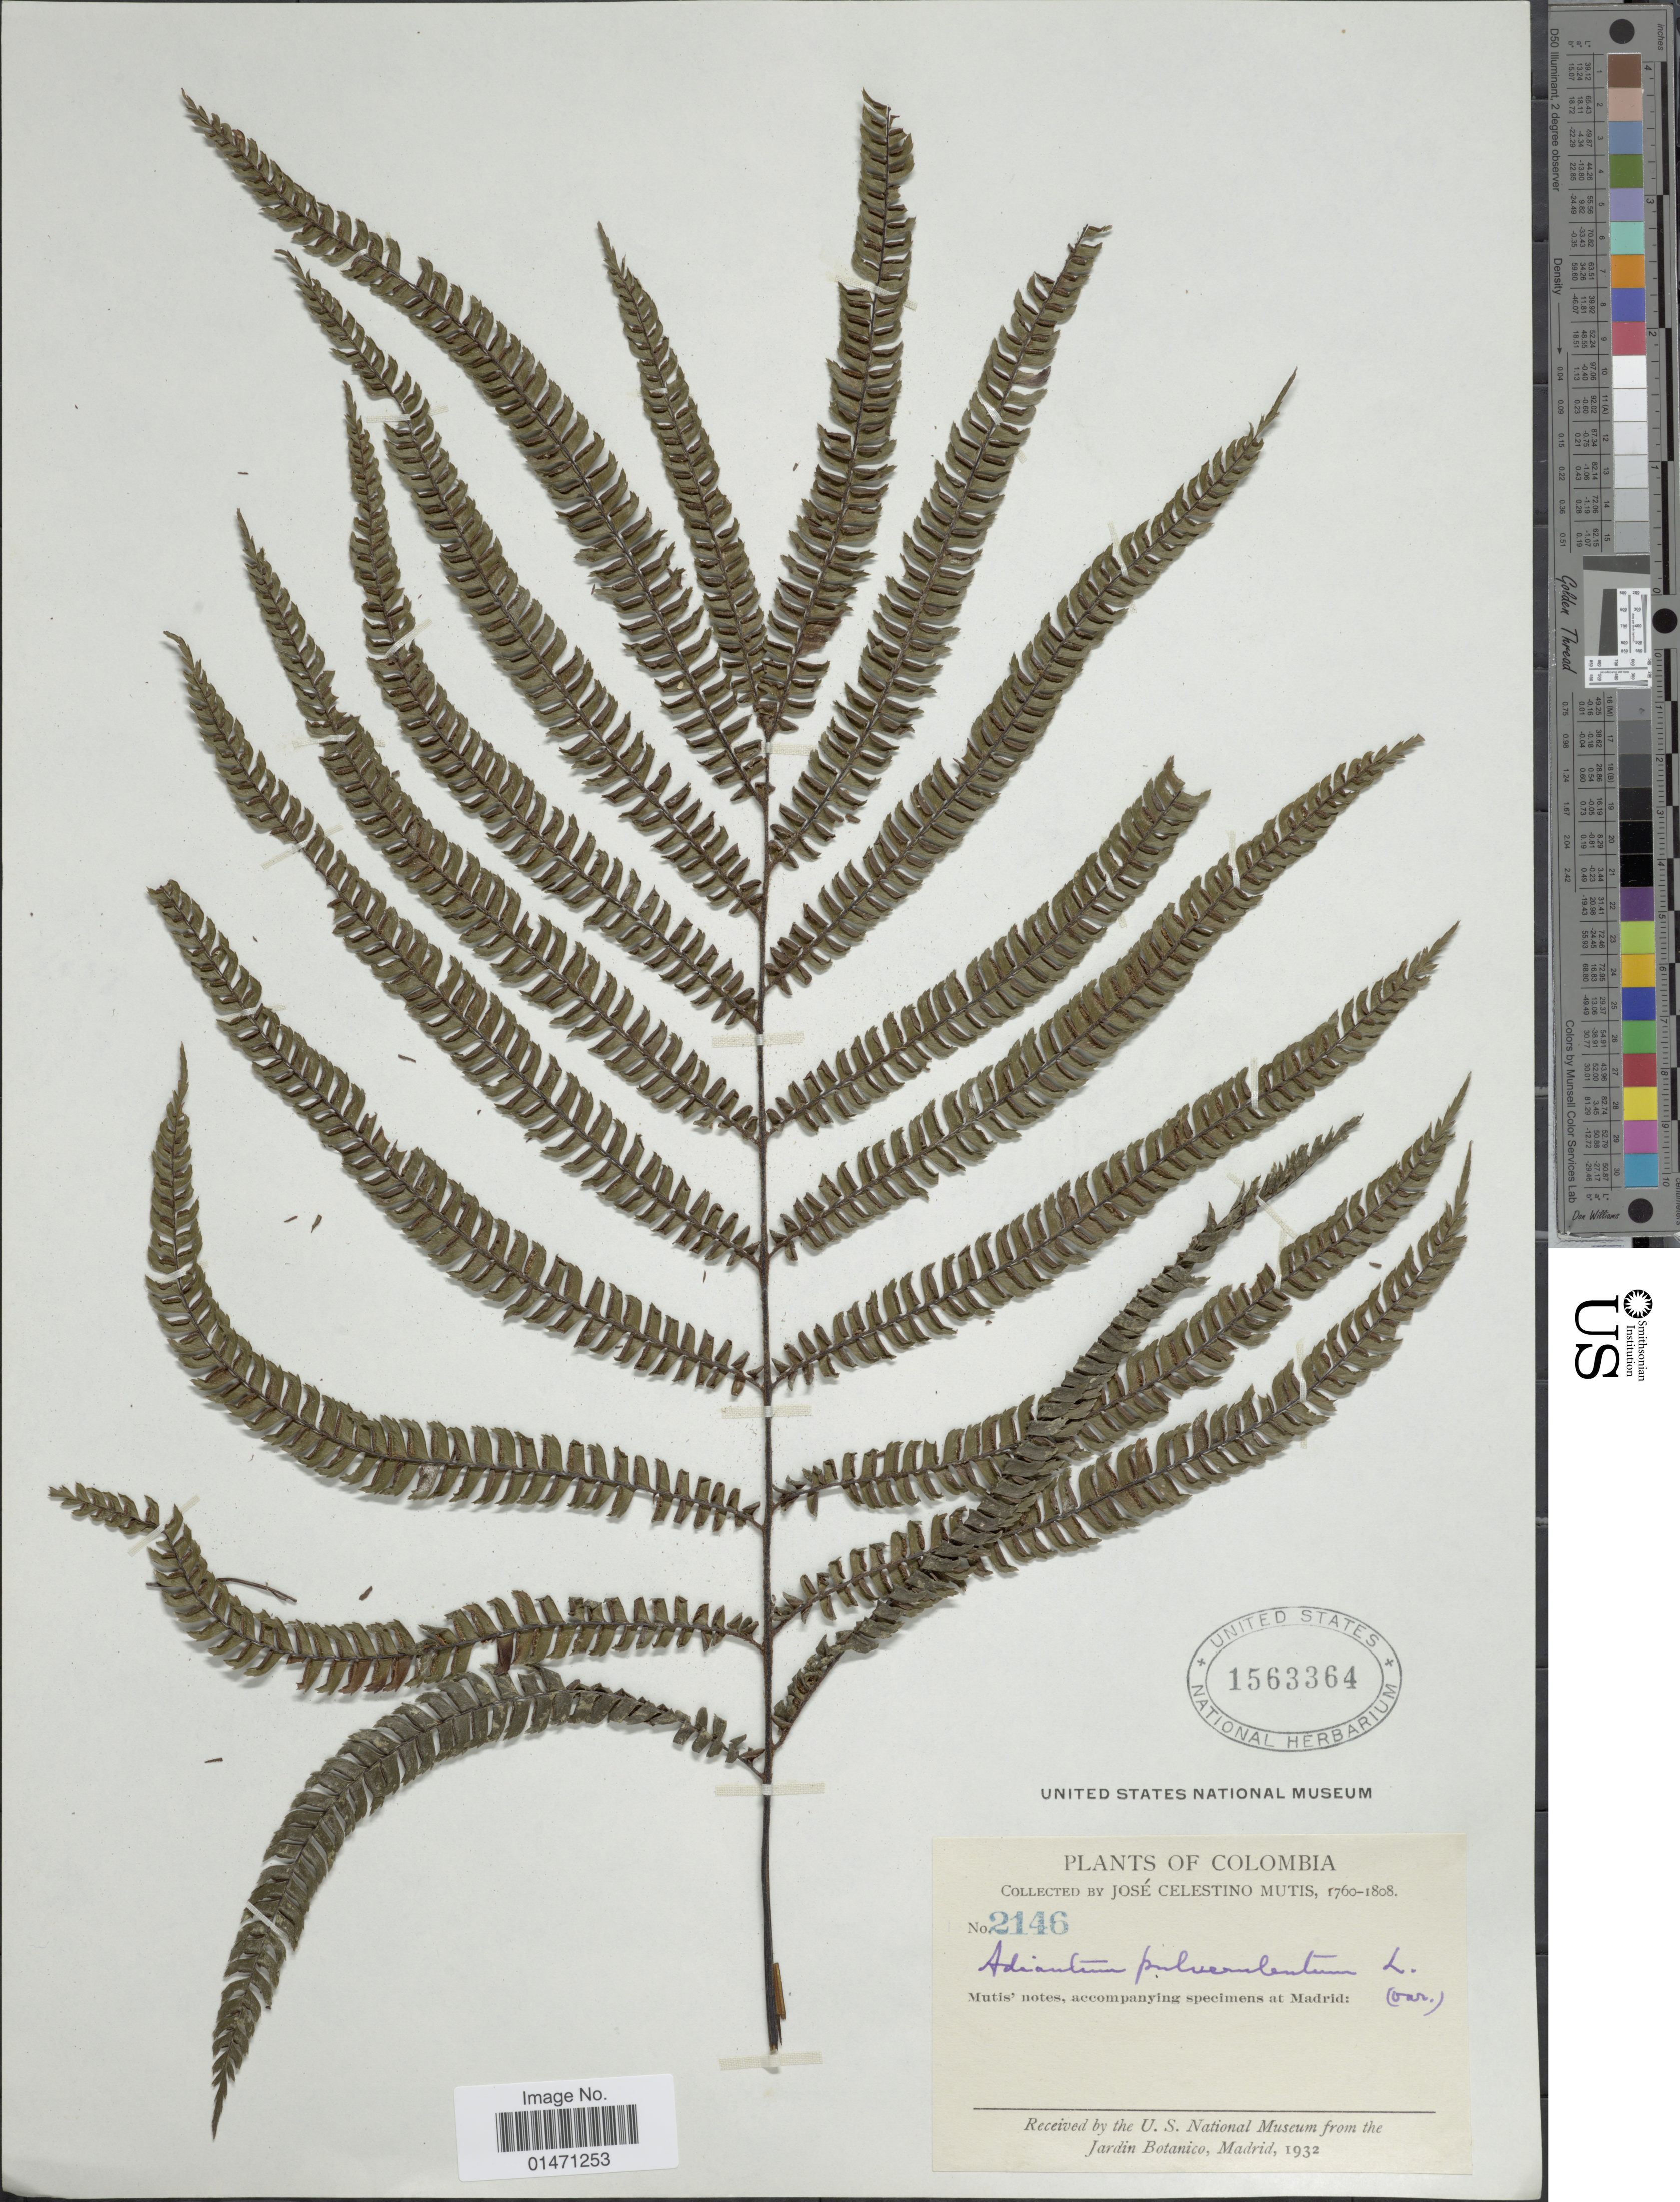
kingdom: Plantae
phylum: Tracheophyta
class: Polypodiopsida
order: Polypodiales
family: Pteridaceae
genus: Adiantum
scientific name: Adiantum pulverulentum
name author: L.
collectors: J. C. B. Mutis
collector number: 2146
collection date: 1760/1808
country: Colombia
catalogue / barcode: US 1563364